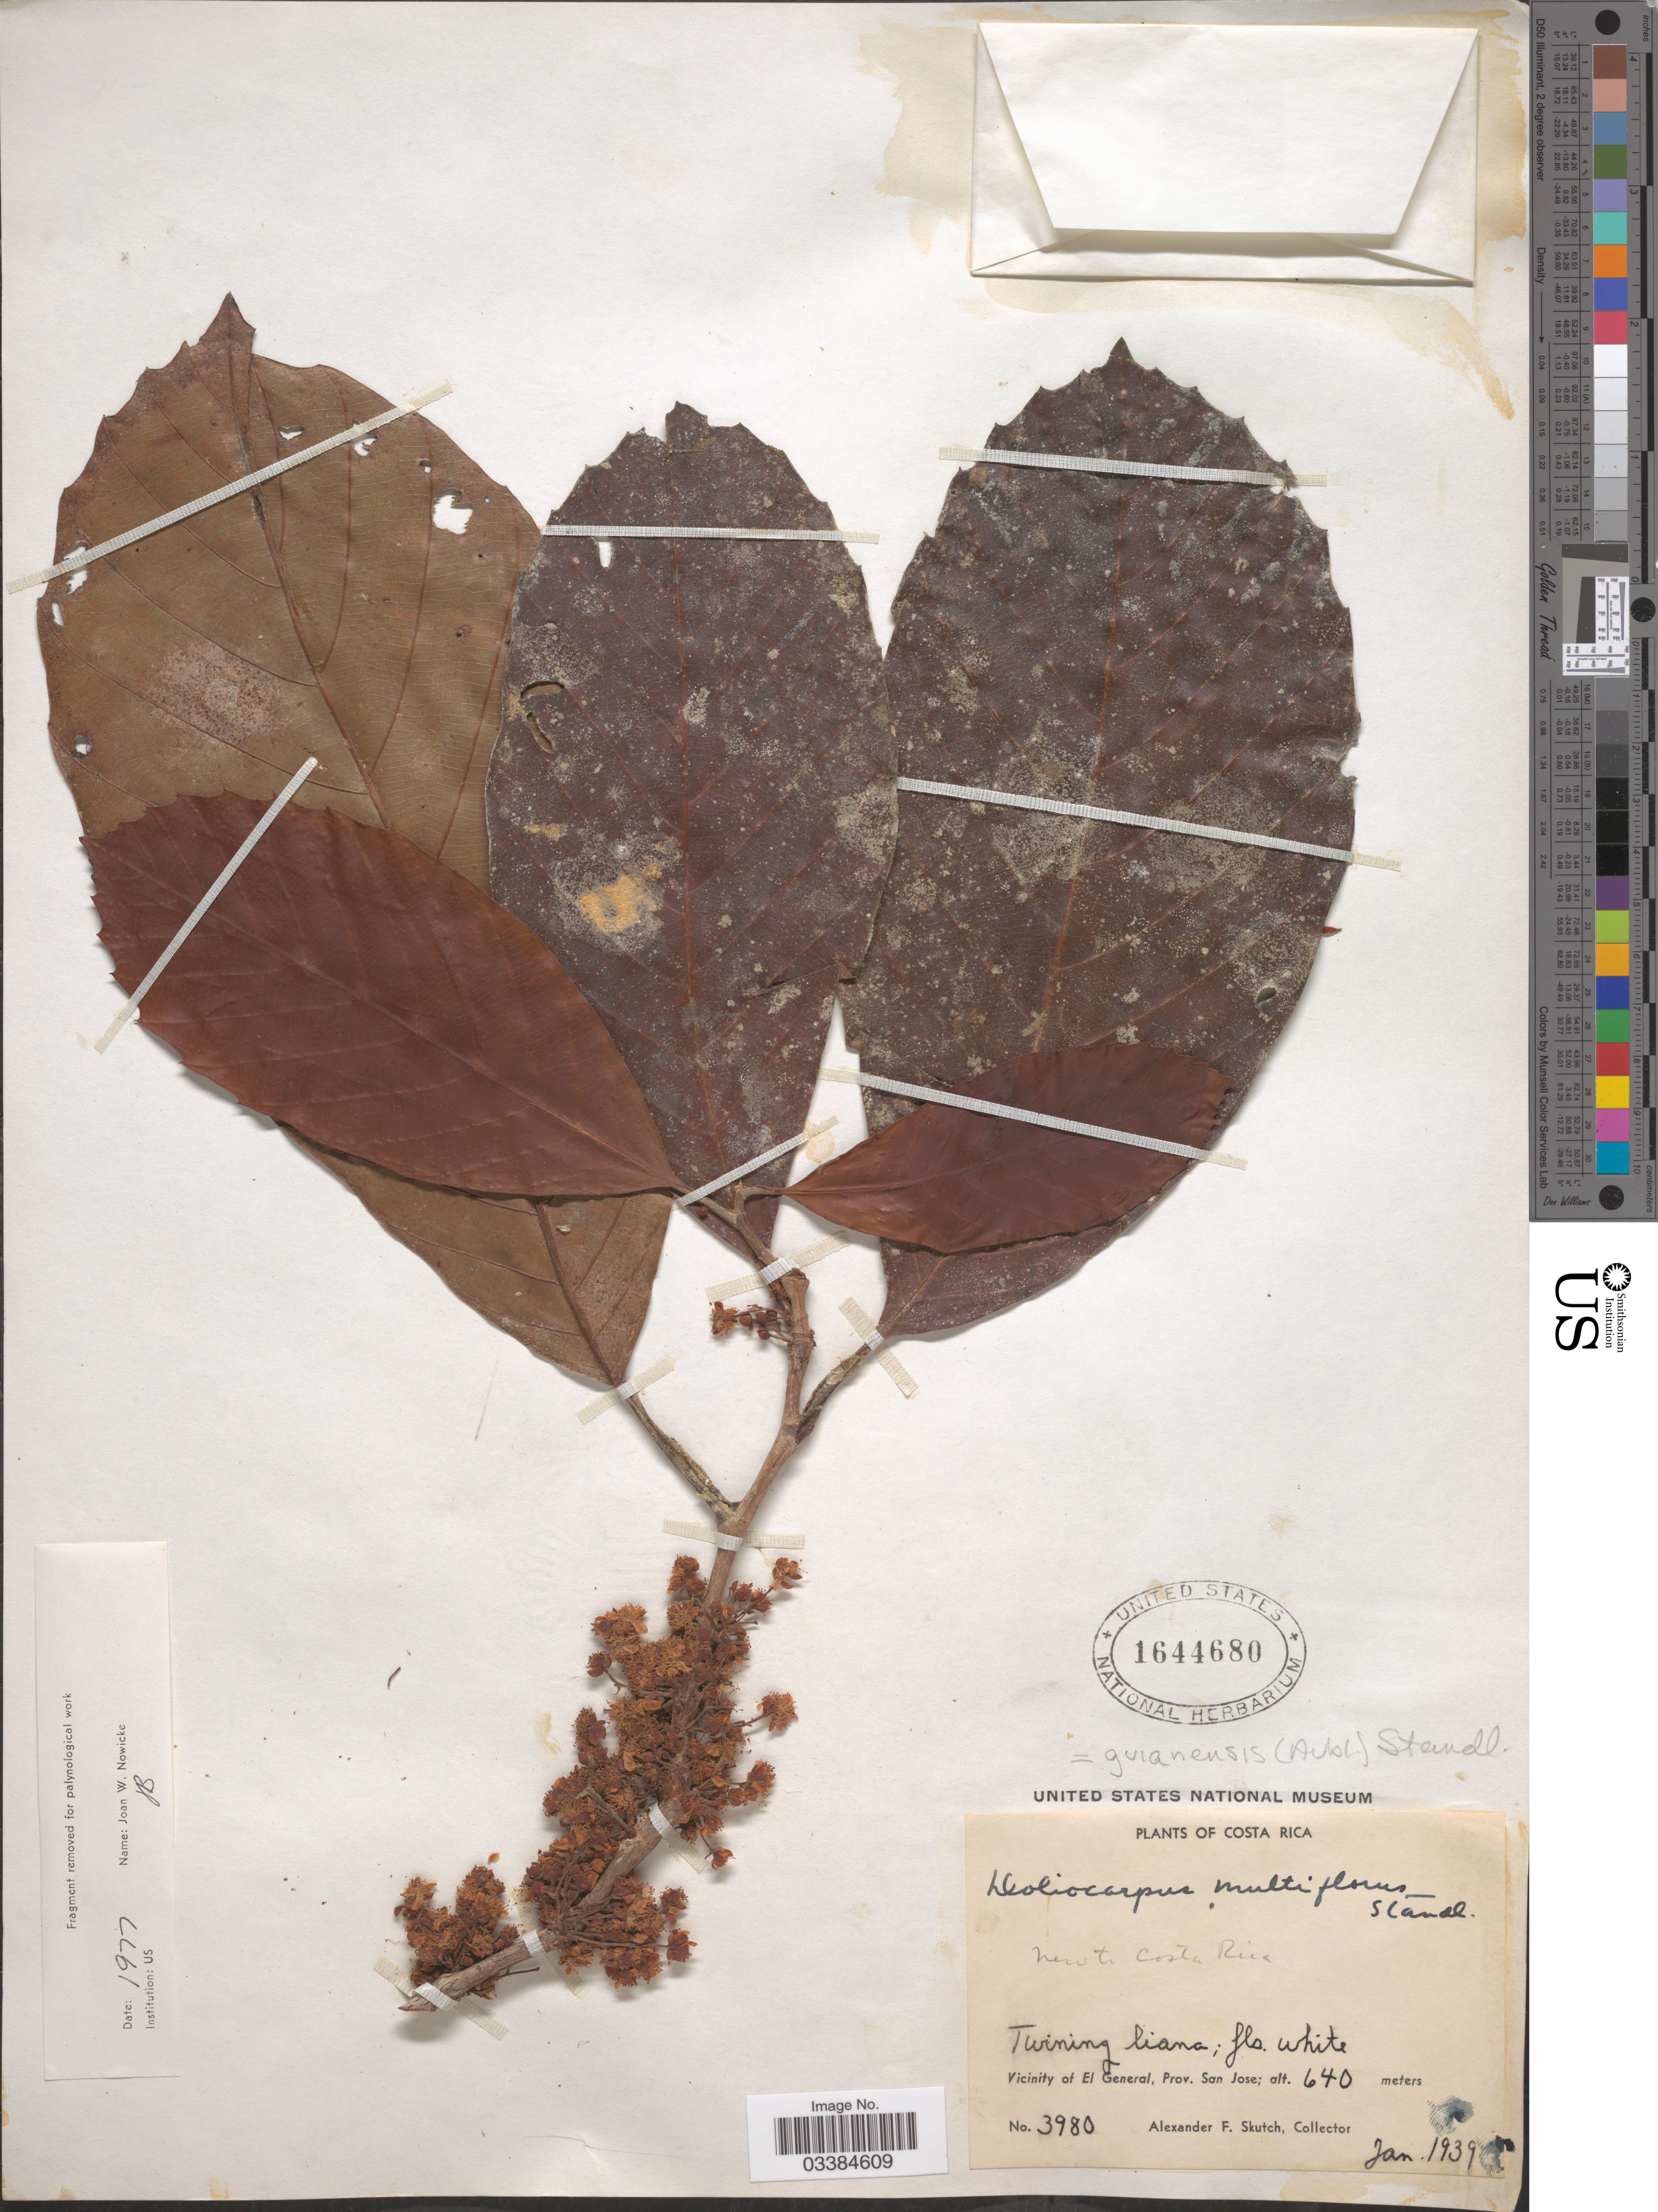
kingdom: Plantae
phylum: Tracheophyta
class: Magnoliopsida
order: Dilleniales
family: Dilleniaceae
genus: Doliocarpus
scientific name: Doliocarpus multiflorus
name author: Standl.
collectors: A. F. Skutch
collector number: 3980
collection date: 1939-01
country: Costa Rica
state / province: San José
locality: Vicinity of El General.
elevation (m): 640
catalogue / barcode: US 1644680